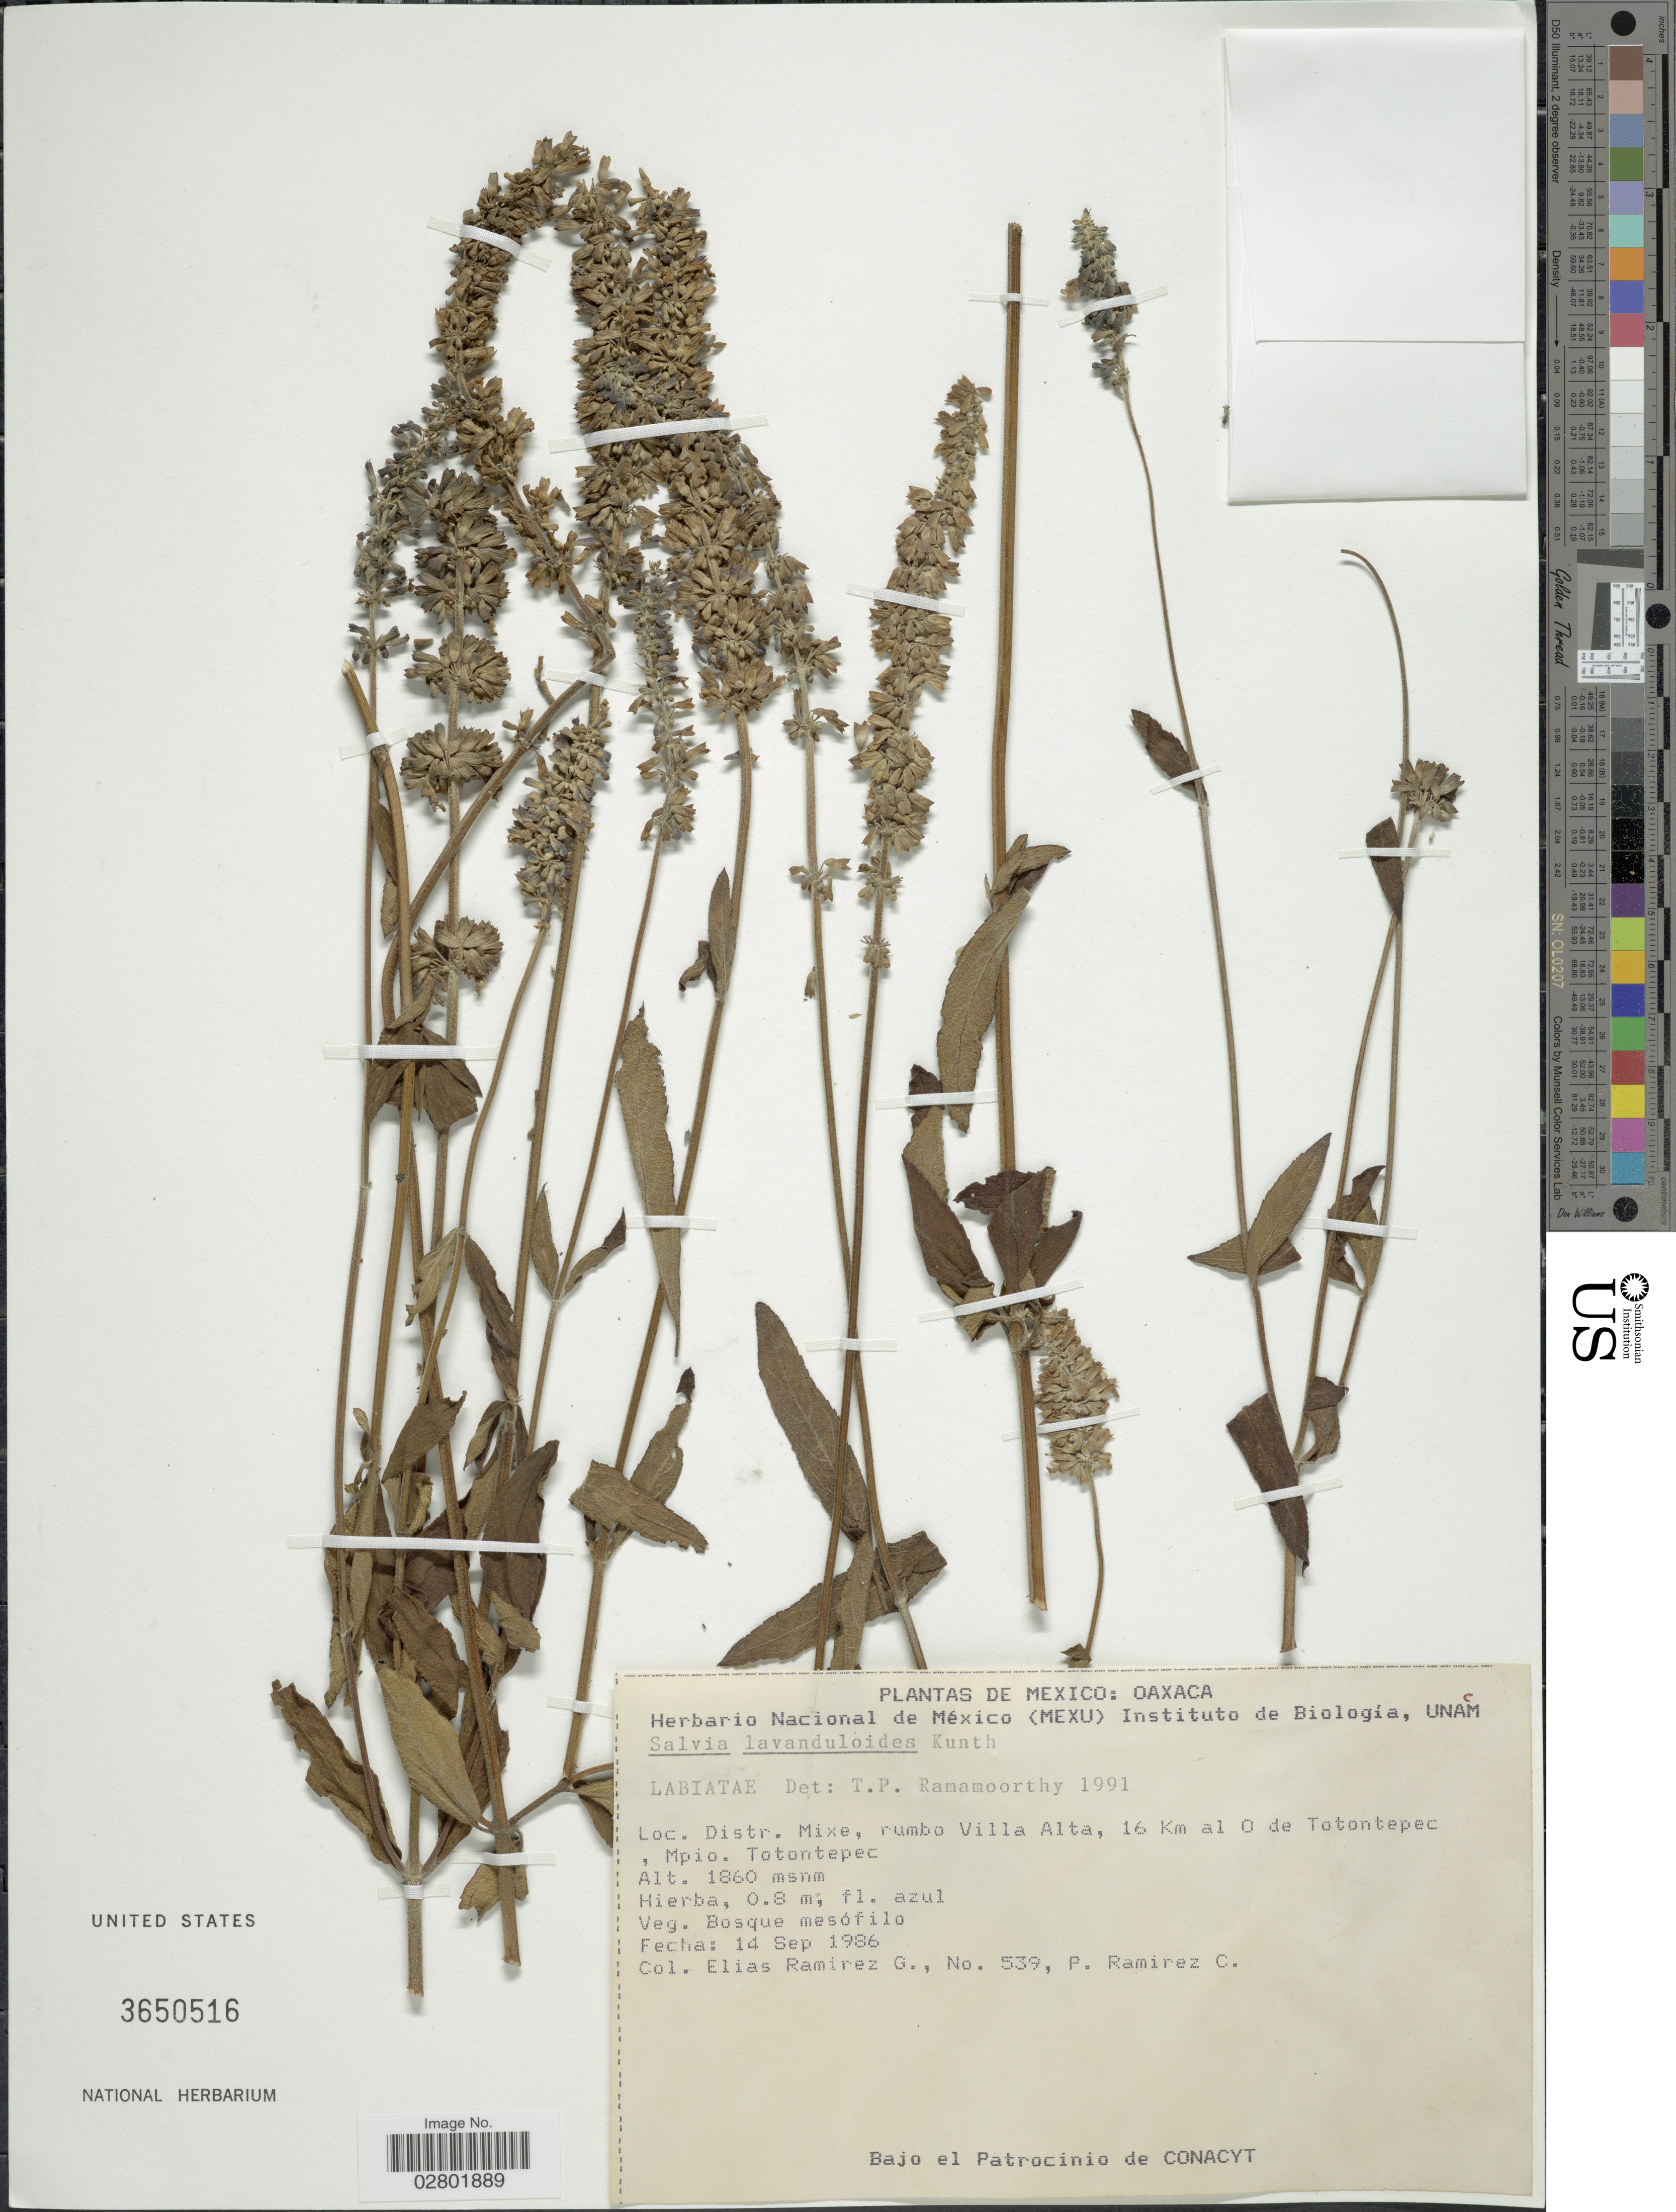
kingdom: Plantae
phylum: Tracheophyta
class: Magnoliopsida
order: Lamiales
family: Lamiaceae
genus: Salvia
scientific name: Salvia lavanduloides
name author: Kunth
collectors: E. Ramirez G. & P. Ramirez C.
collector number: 539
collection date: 1986-09-14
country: Mexico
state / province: Oaxaca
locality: Distr. Mixe, rumbo Villa Alta, 16 Km al O de Totontepec, Mpio. Totontepec.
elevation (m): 1860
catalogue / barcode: US 3650516